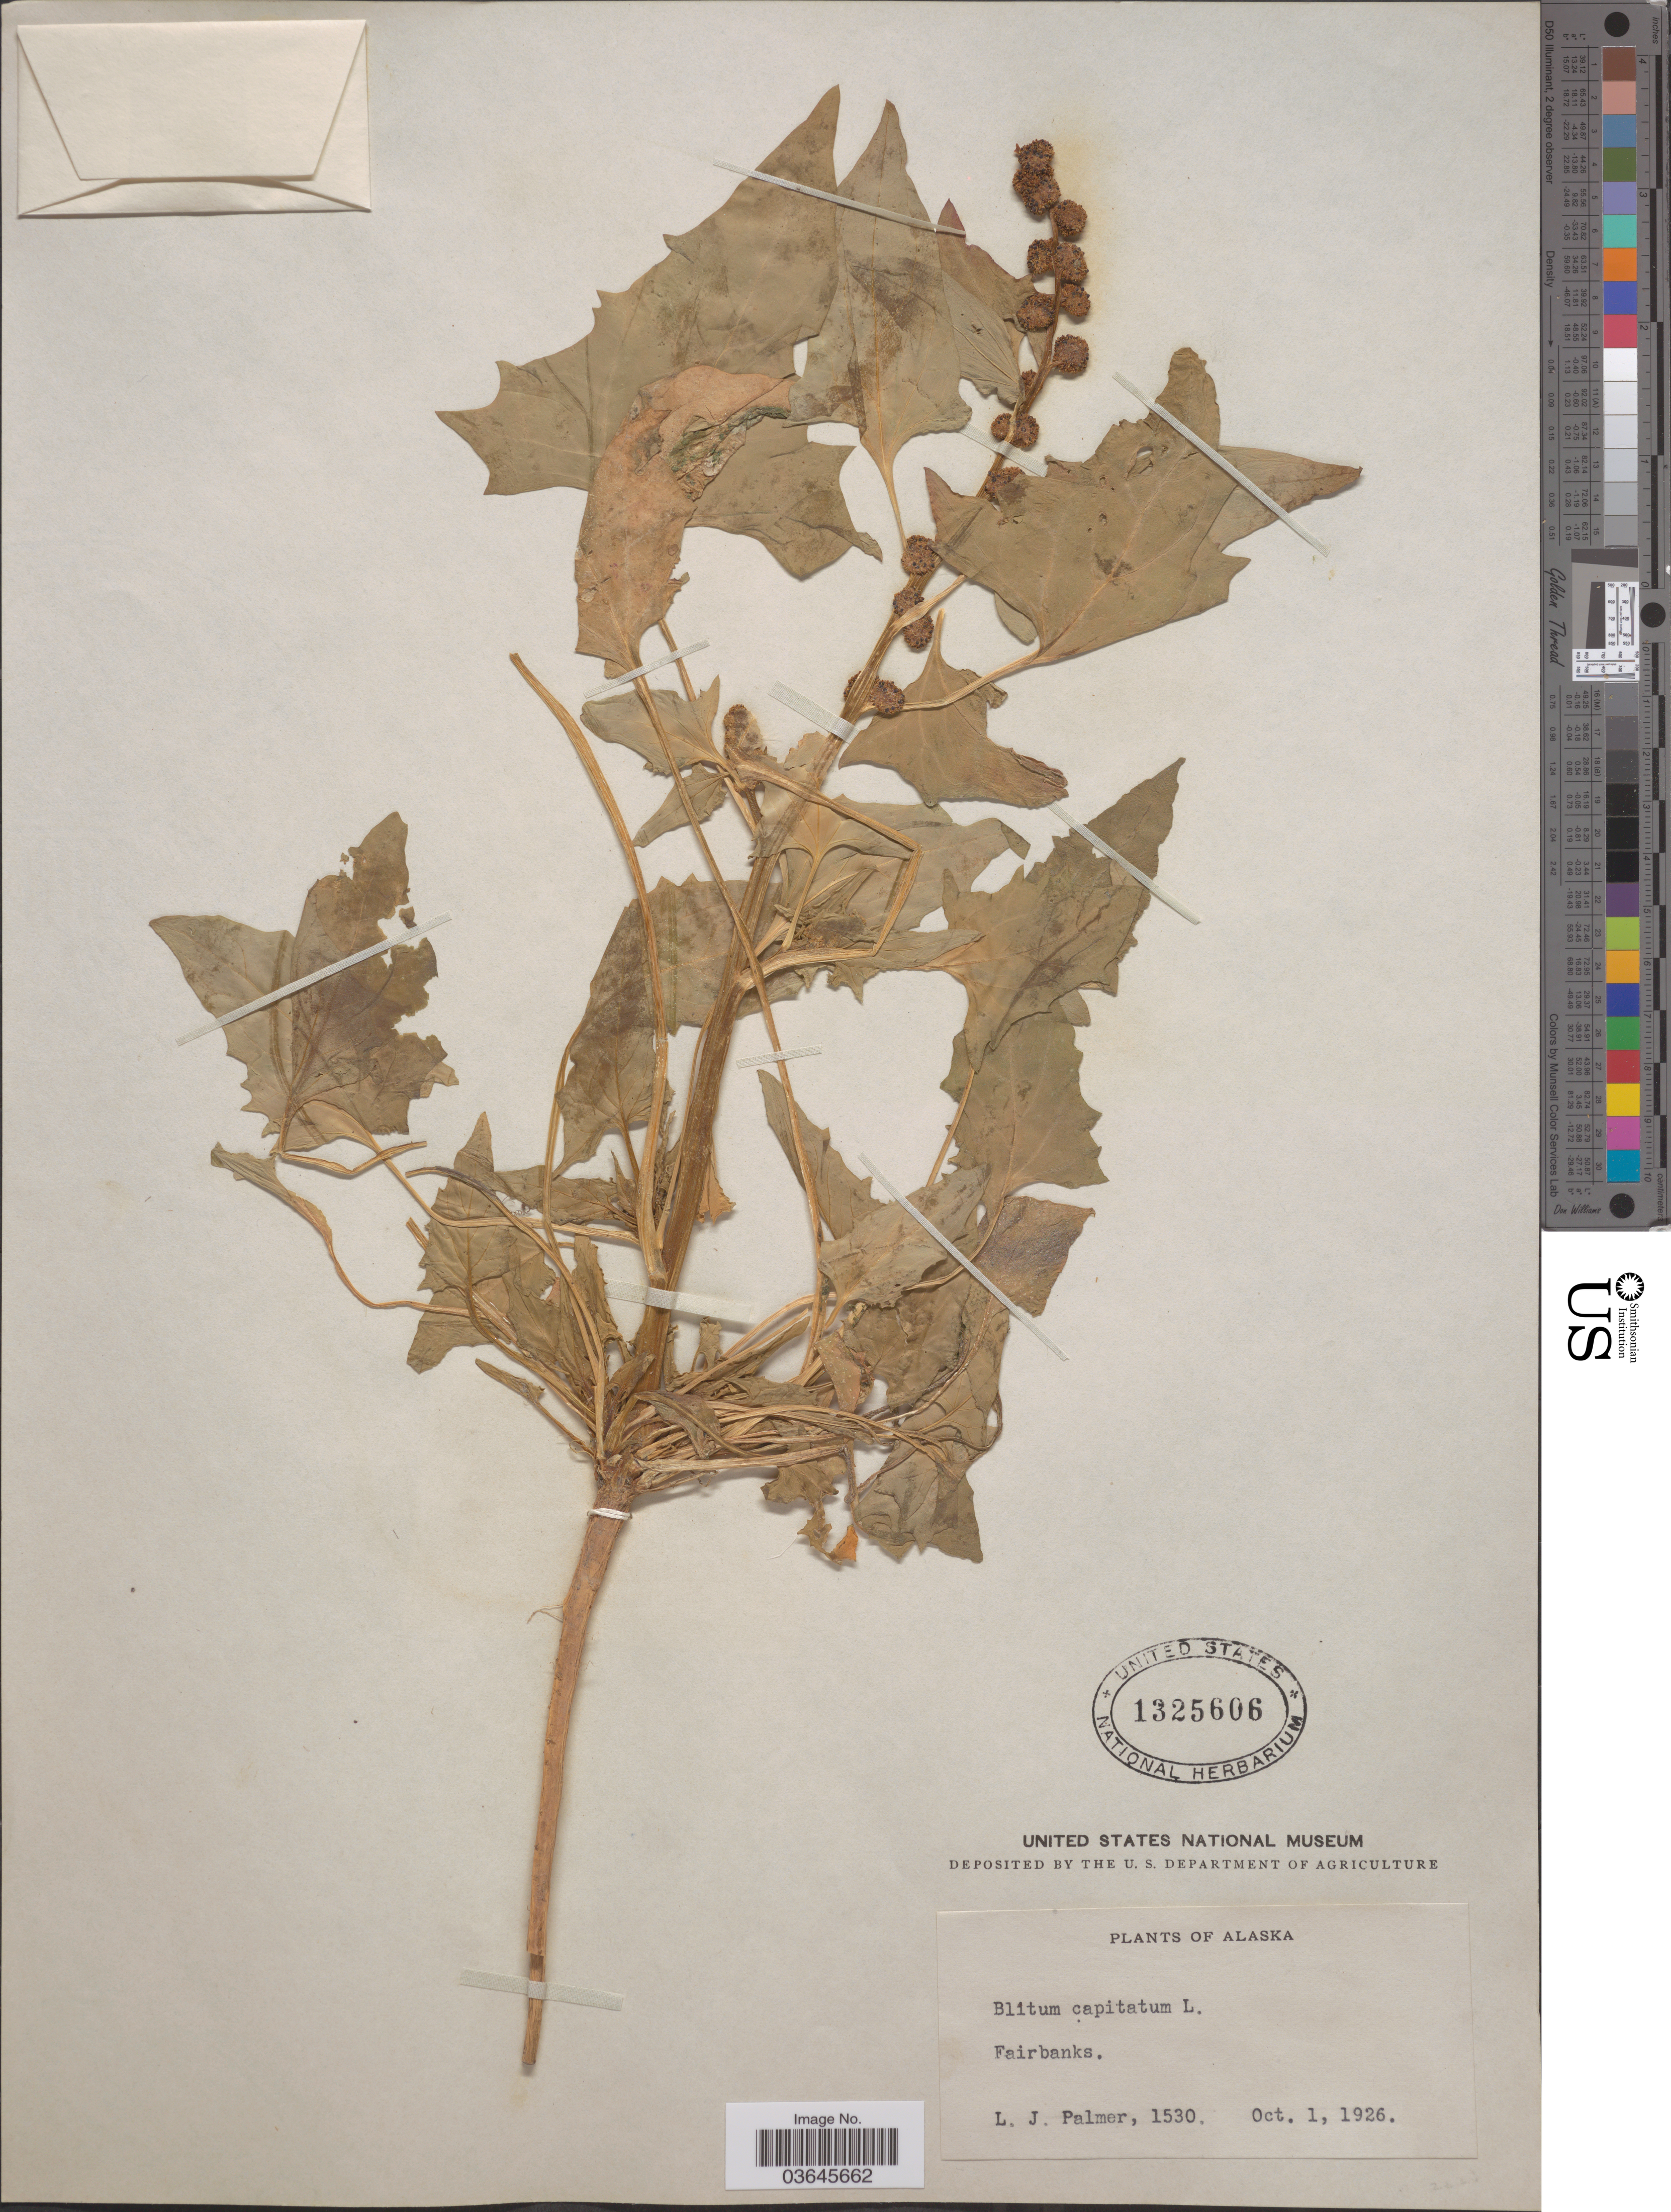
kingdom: Plantae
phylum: Tracheophyta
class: Magnoliopsida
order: Caryophyllales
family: Amaranthaceae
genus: Blitum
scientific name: Blitum capitatum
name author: L.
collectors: L. J. Palmer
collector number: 1530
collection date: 1926-10-01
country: United States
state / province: Alaska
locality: Fairbanks.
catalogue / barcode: US 1325606